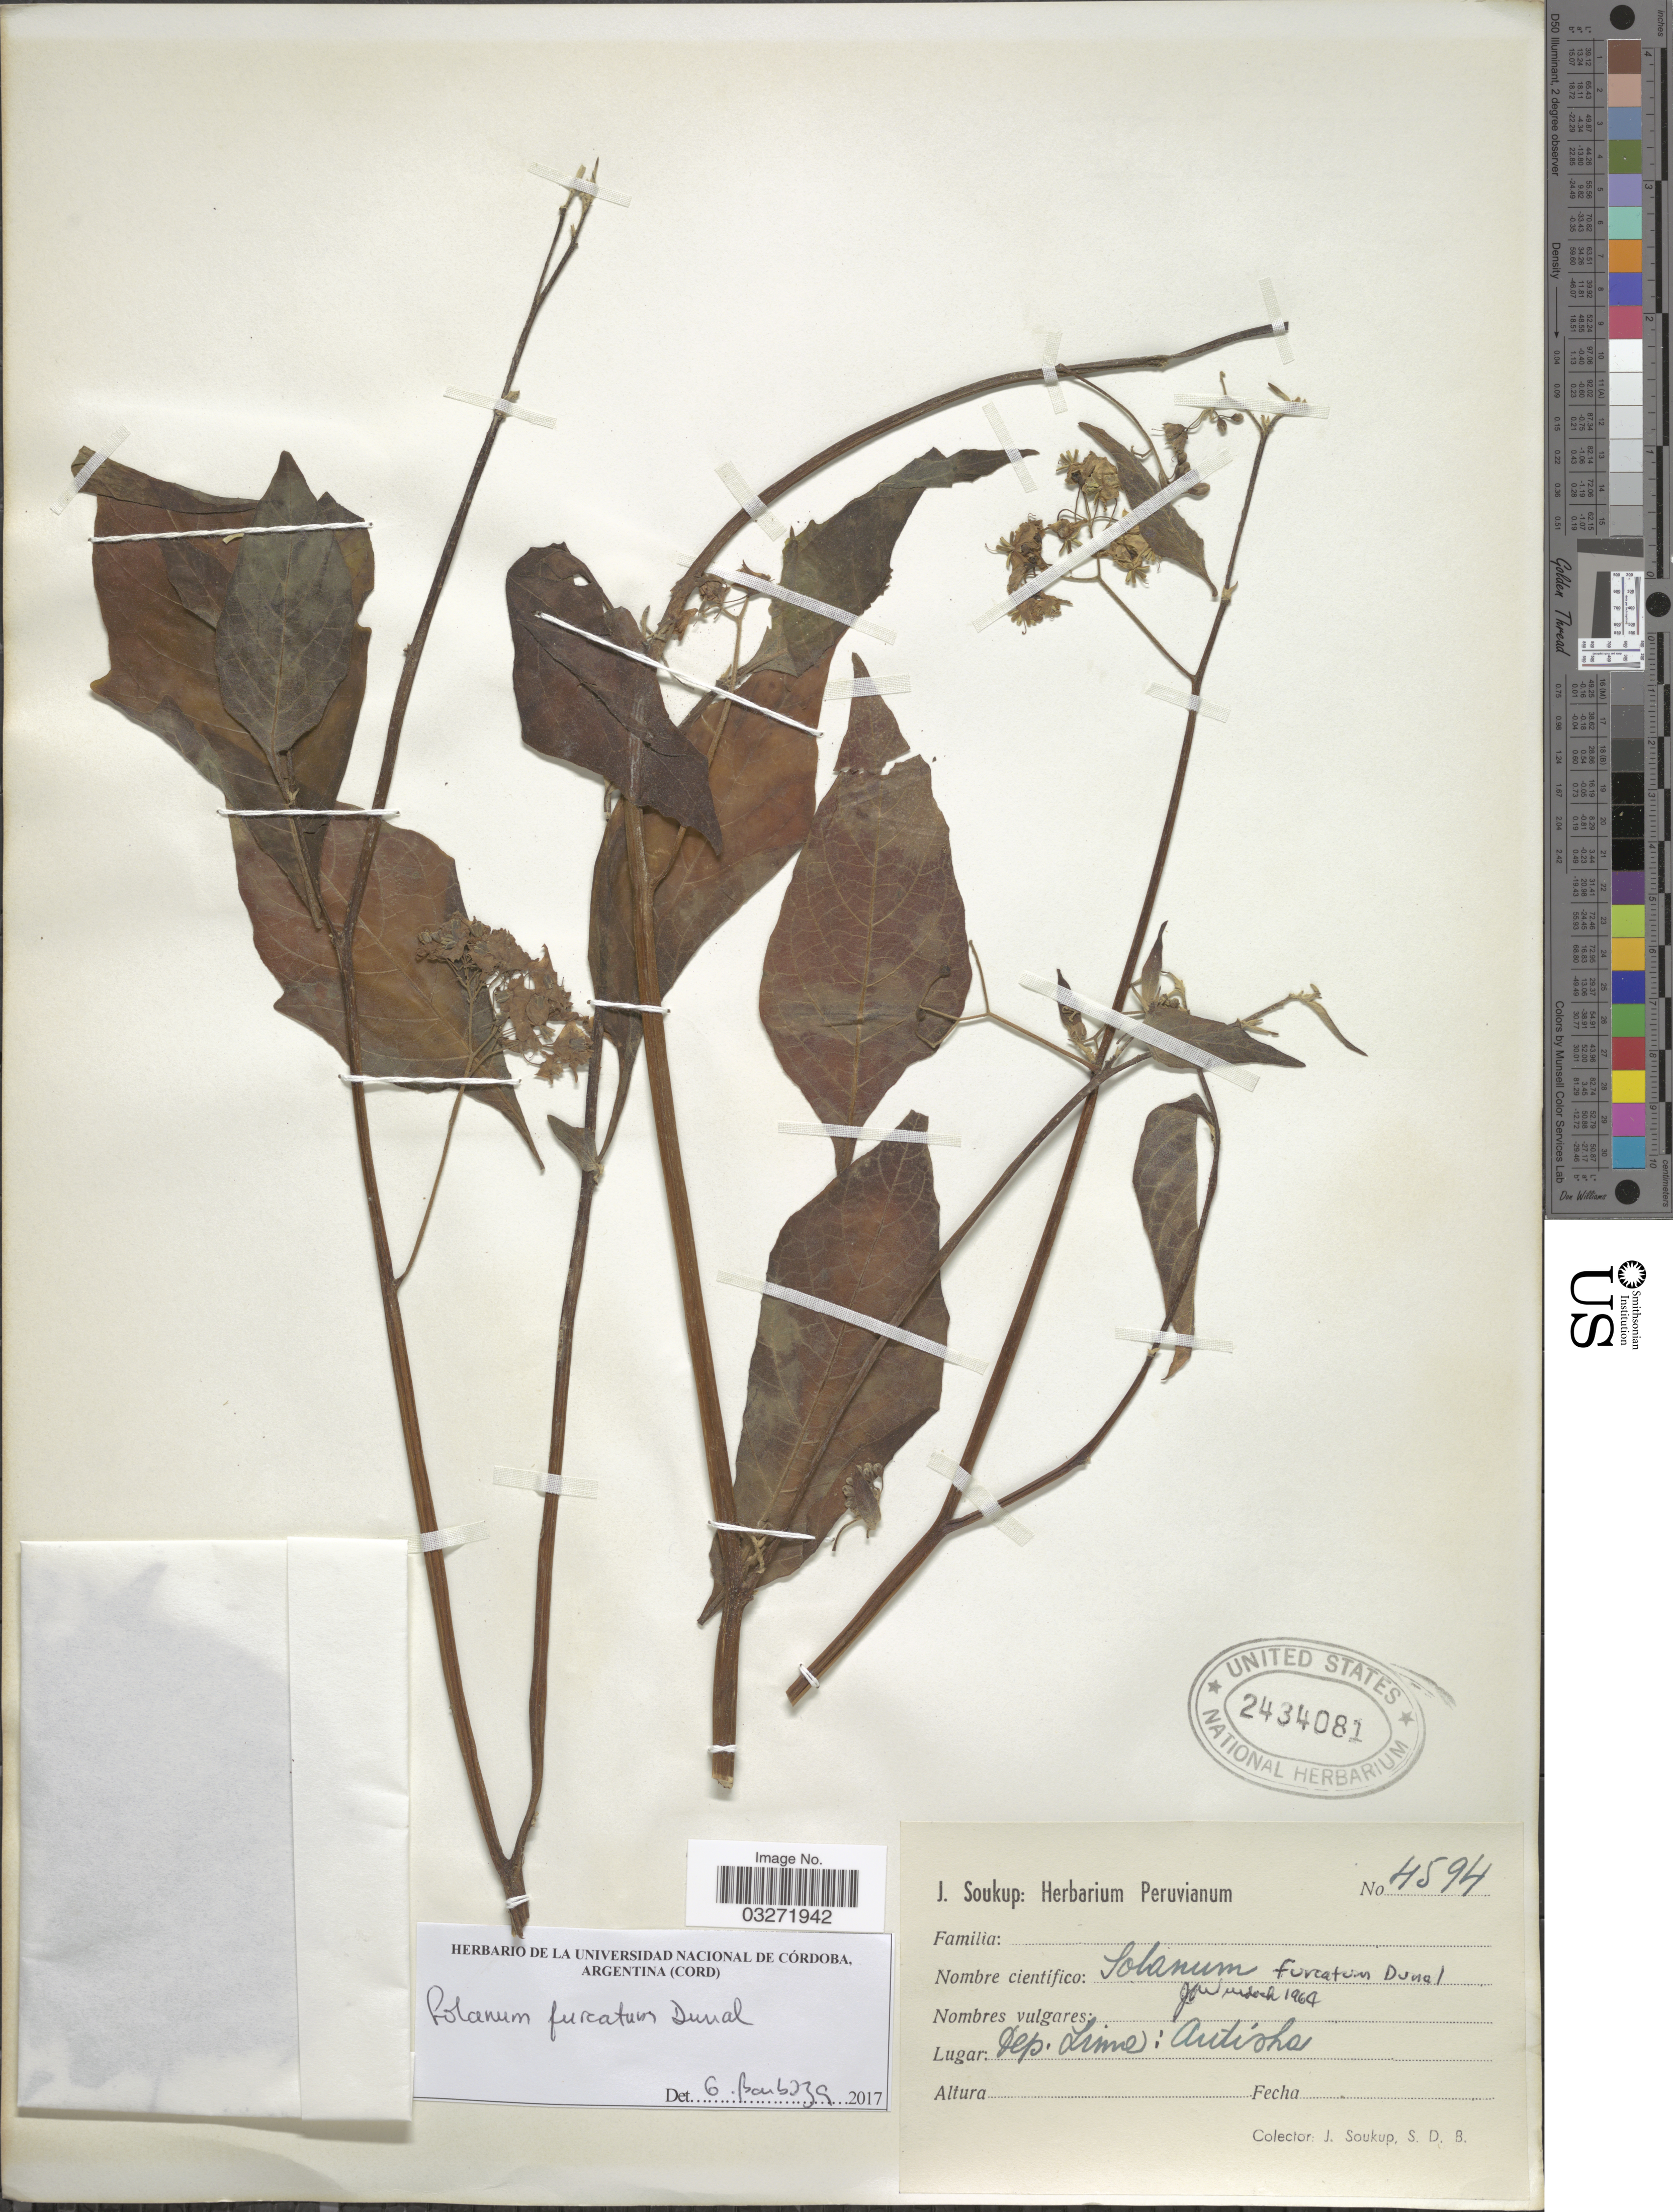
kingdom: Plantae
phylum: Tracheophyta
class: Magnoliopsida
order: Solanales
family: Solanaceae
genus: Solanum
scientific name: Solanum furcatum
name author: Dunal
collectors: J. Soukup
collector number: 4594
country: Peru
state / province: Lima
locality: Dep. Lima: Autísha.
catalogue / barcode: US 2434081